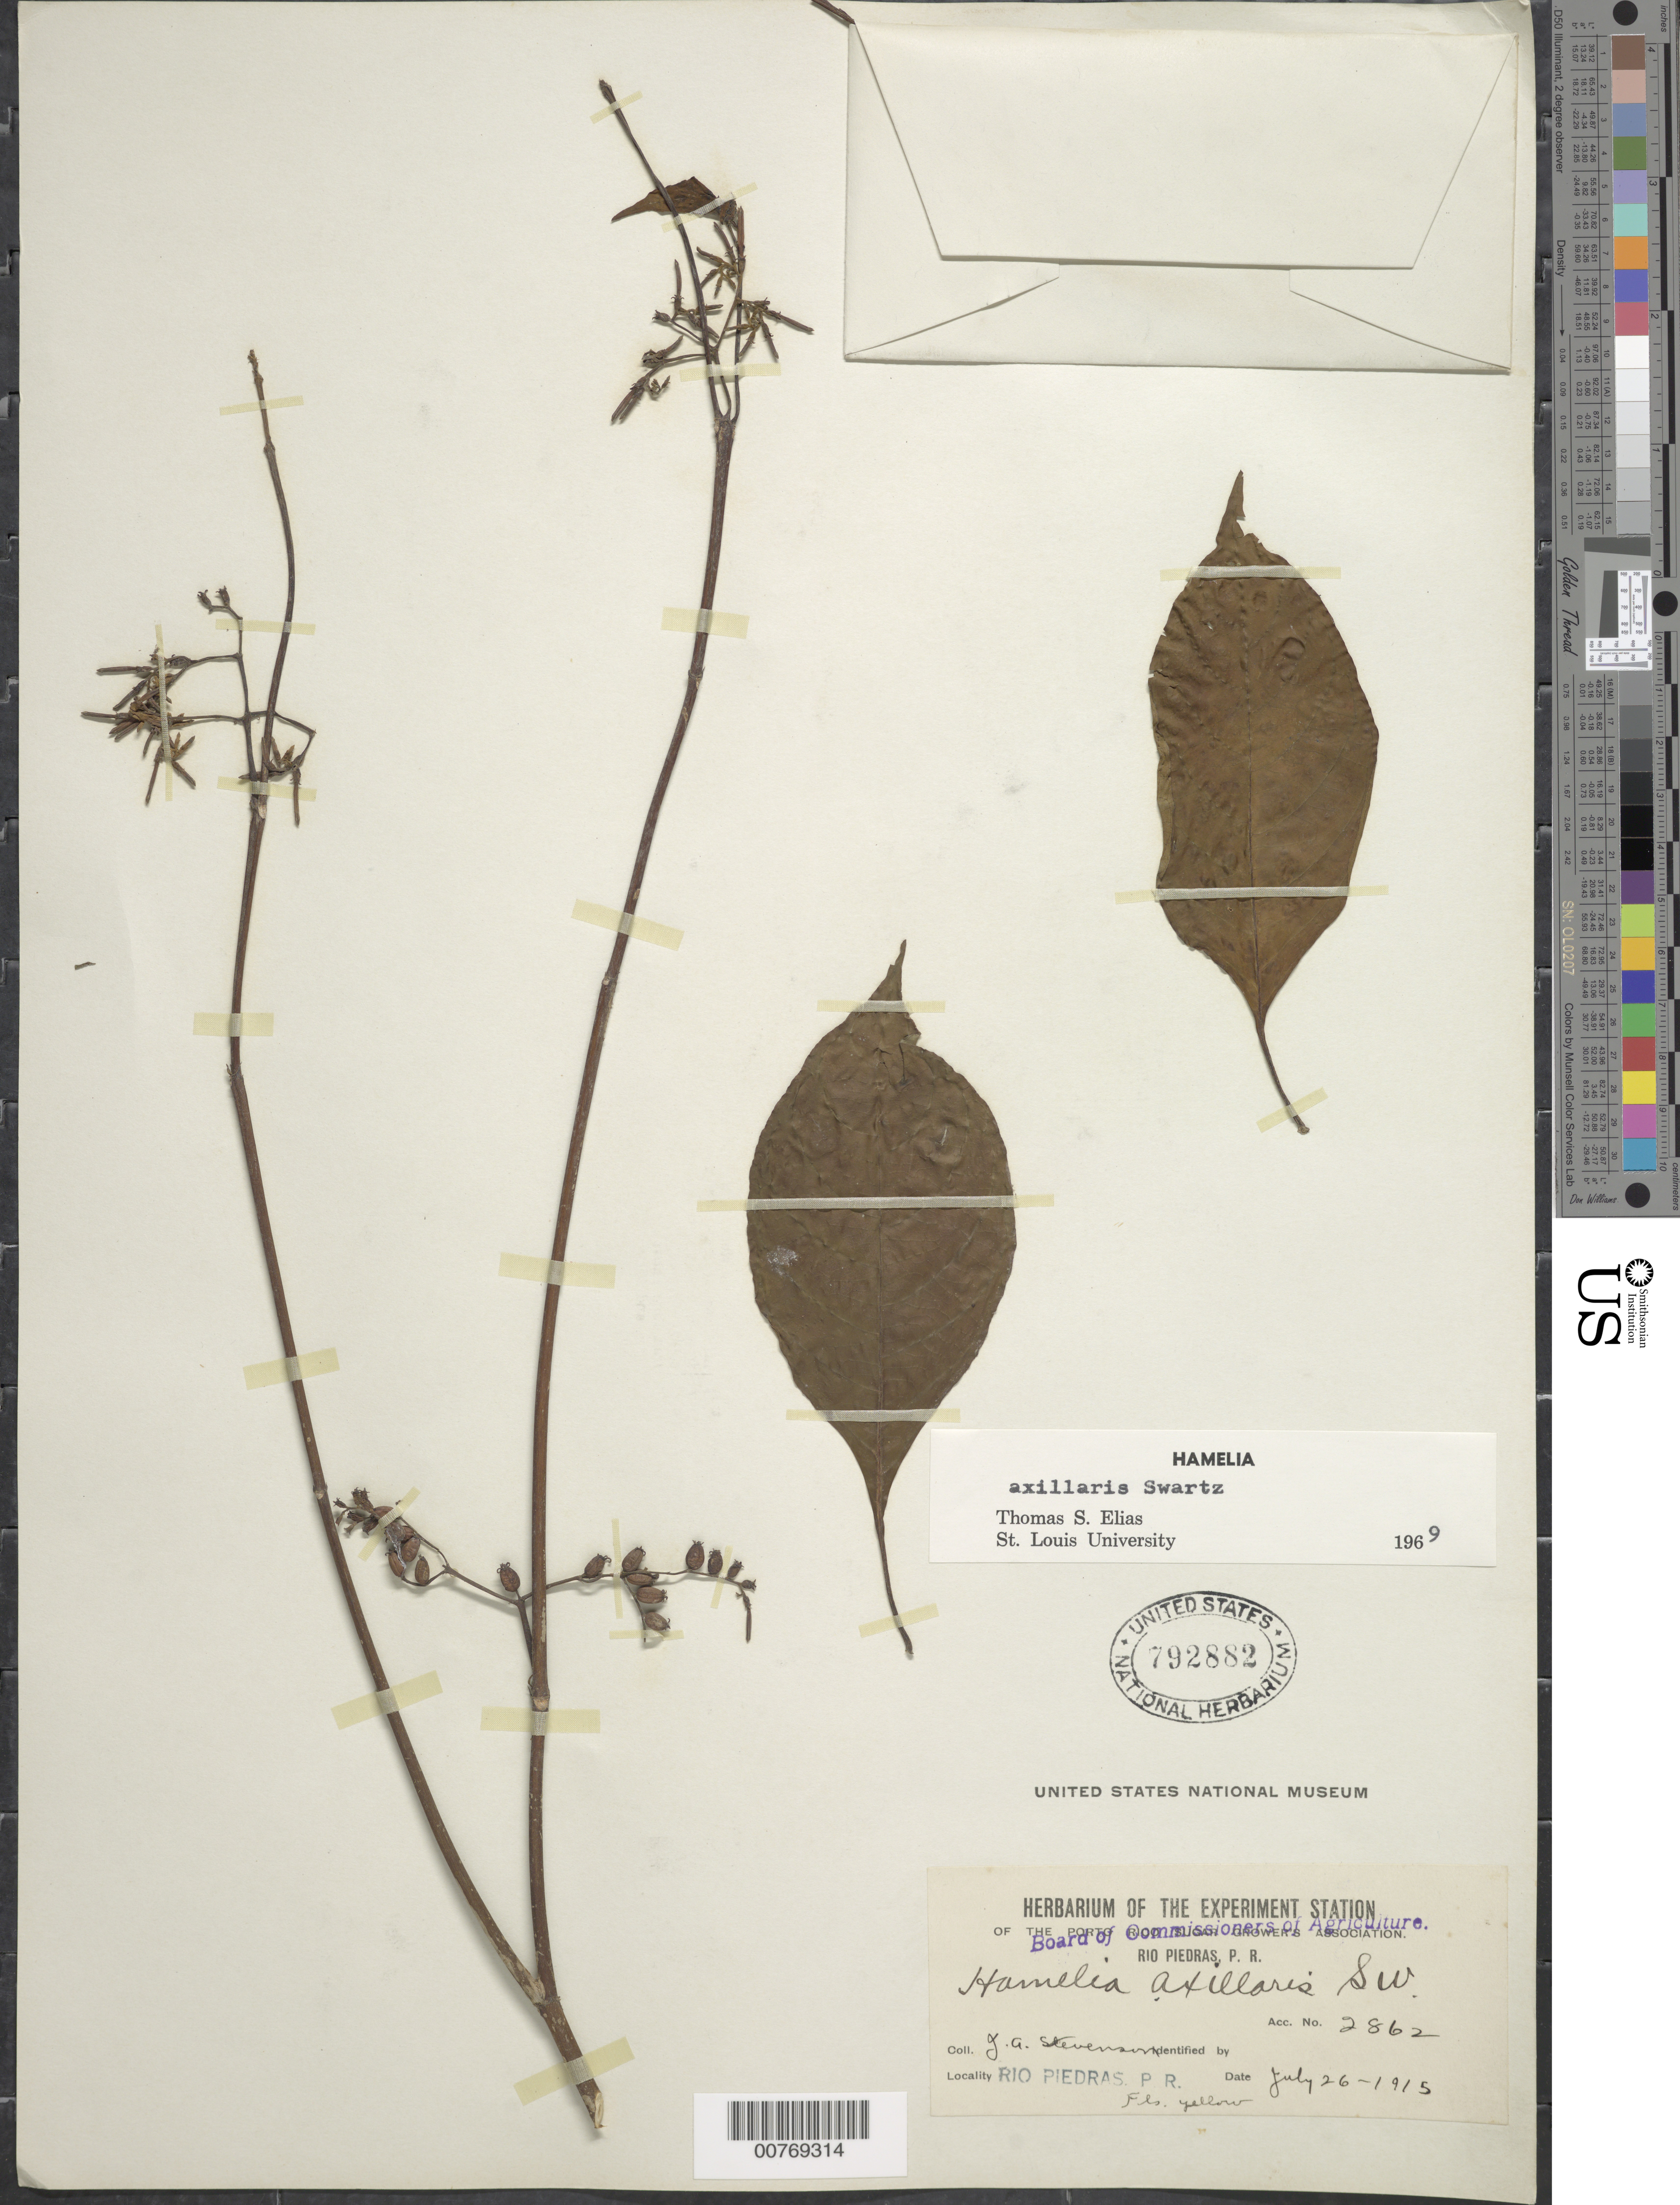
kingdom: Plantae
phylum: Tracheophyta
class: Magnoliopsida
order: Gentianales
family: Rubiaceae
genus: Hamelia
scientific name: Hamelia axillaris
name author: Sw.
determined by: Elias, Thomas S.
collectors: J. Stevenson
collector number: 2862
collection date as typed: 26 Jul 1915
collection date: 1915-07-26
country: Puerto Rico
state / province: San Juan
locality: Río Piedras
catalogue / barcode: US 792882